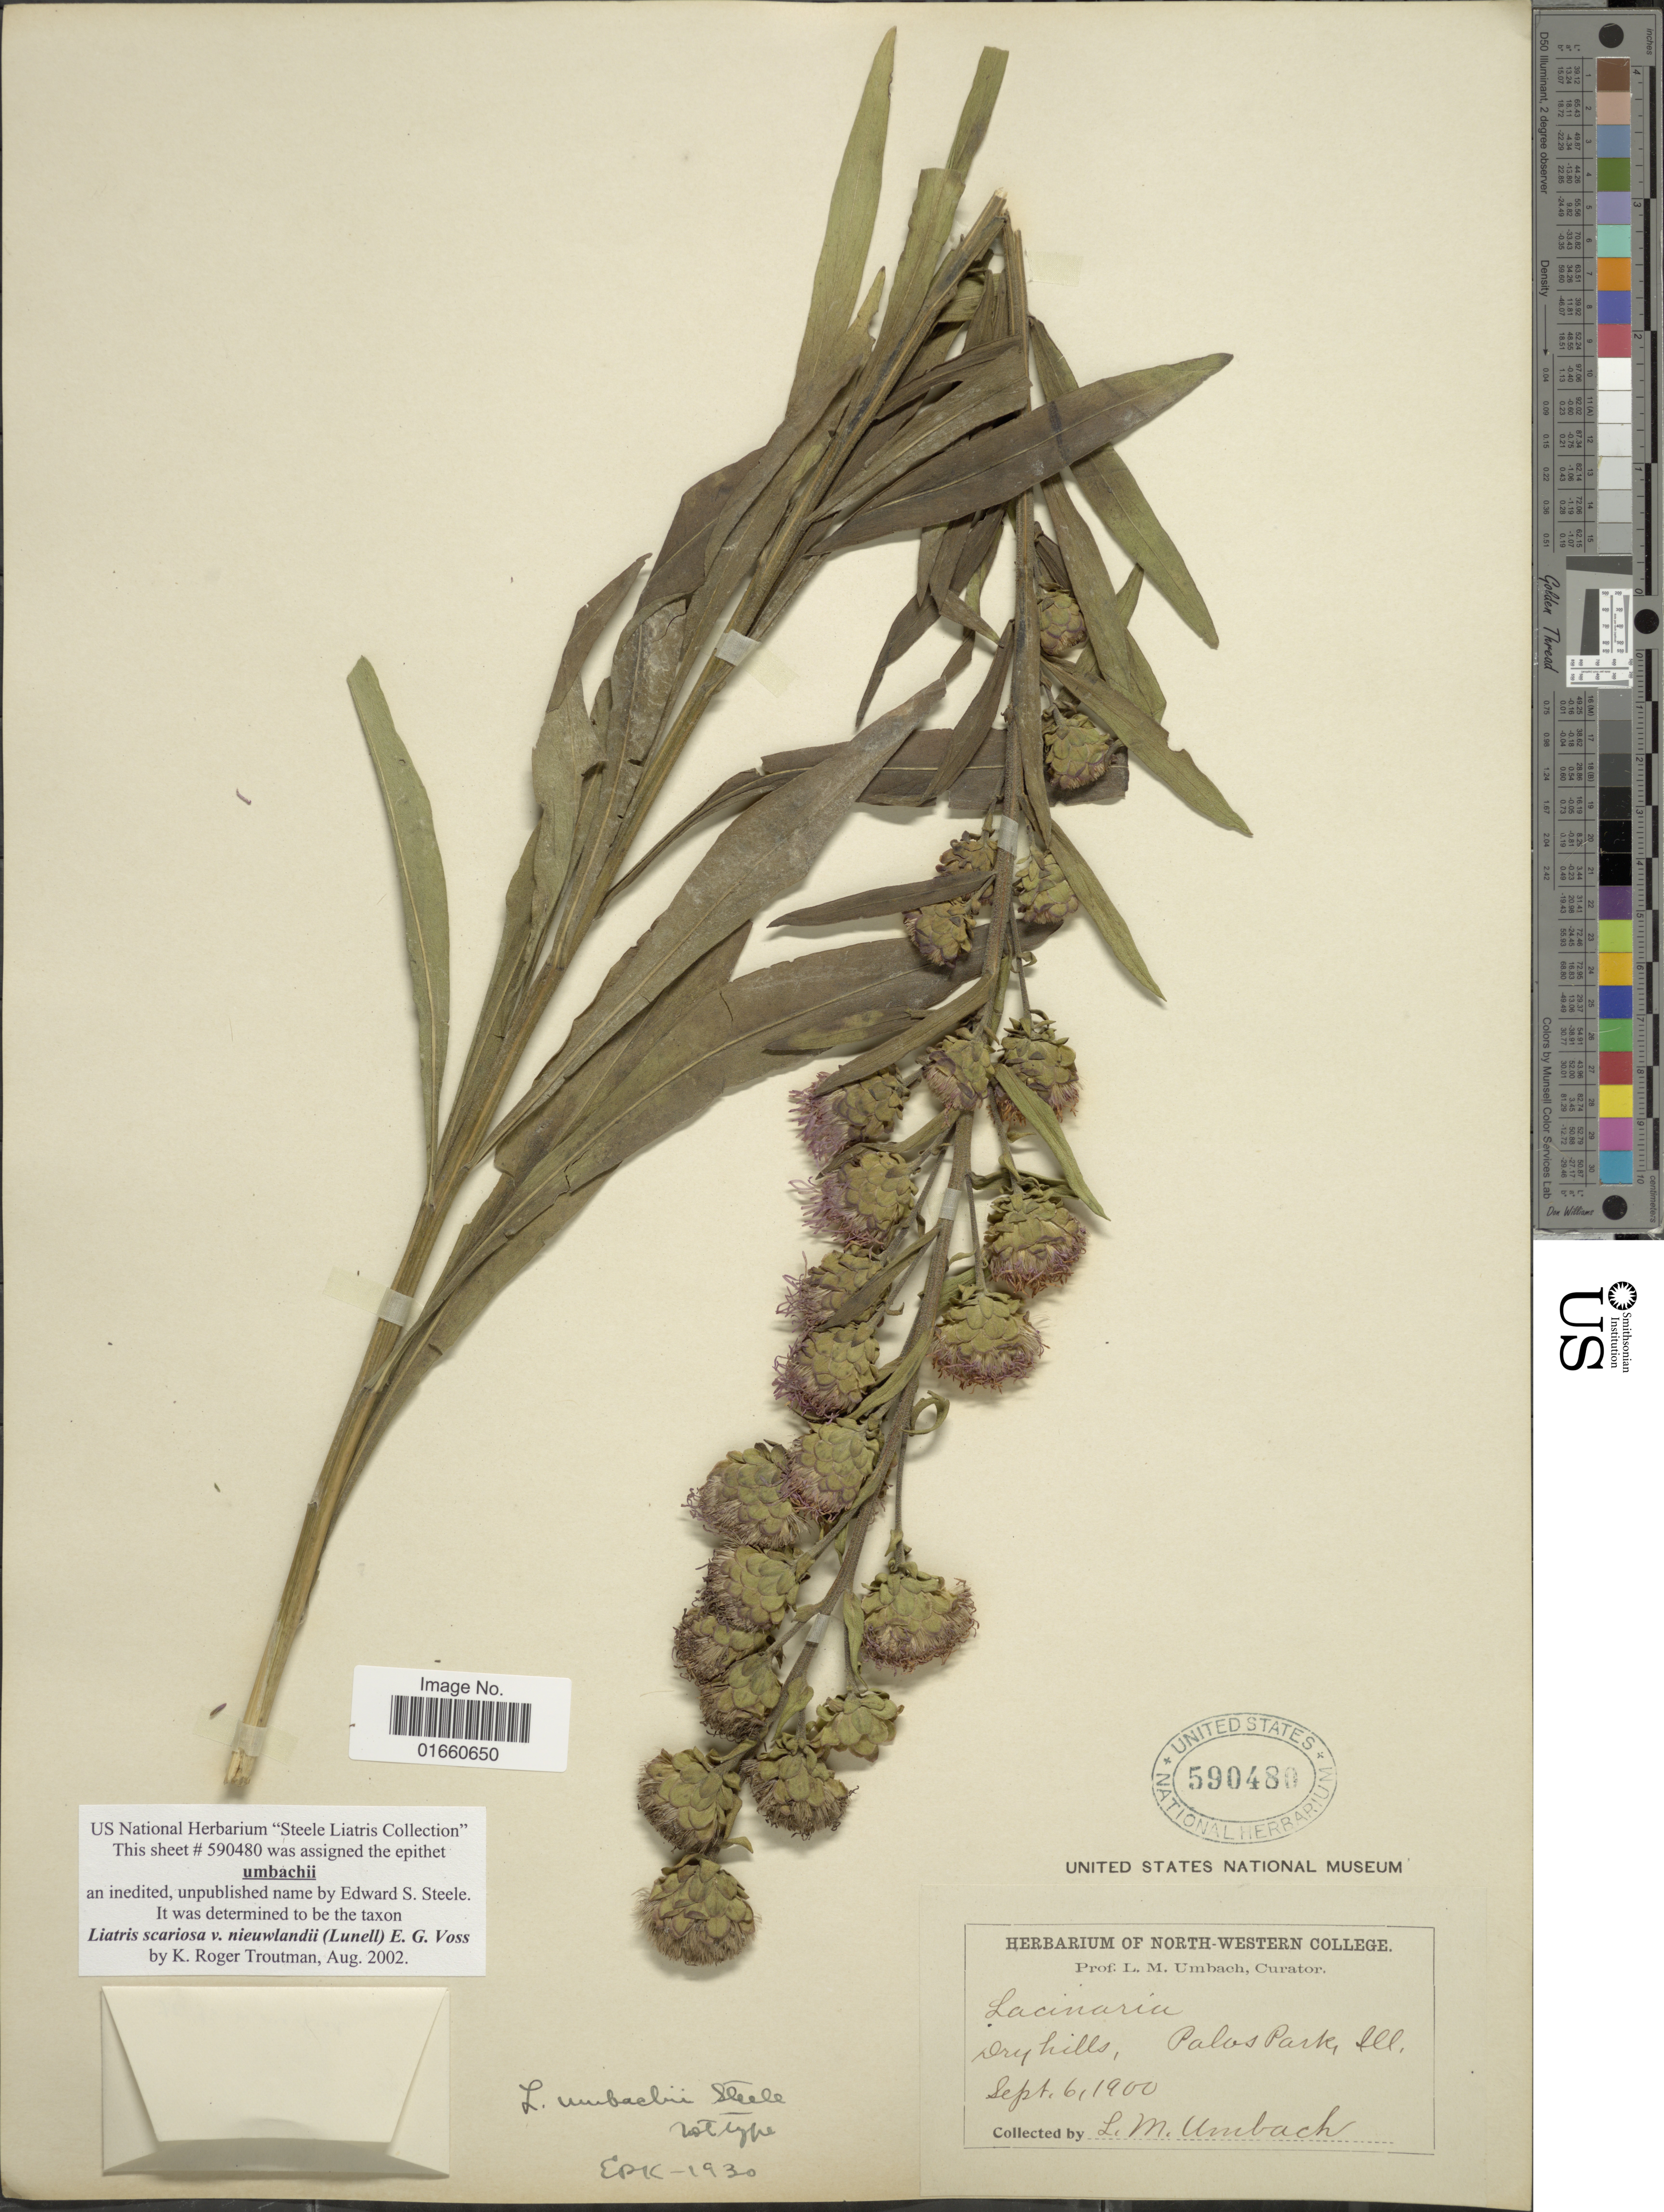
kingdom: Plantae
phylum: Tracheophyta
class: Magnoliopsida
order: Asterales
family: Asteraceae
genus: Liatris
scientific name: Liatris scariosa var. nieuwlandii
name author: (Lunell) E.G. Voss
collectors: L. M. Umbach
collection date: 1900-09-06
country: United States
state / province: Illinois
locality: Dry hills, Palos Park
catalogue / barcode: US 590480